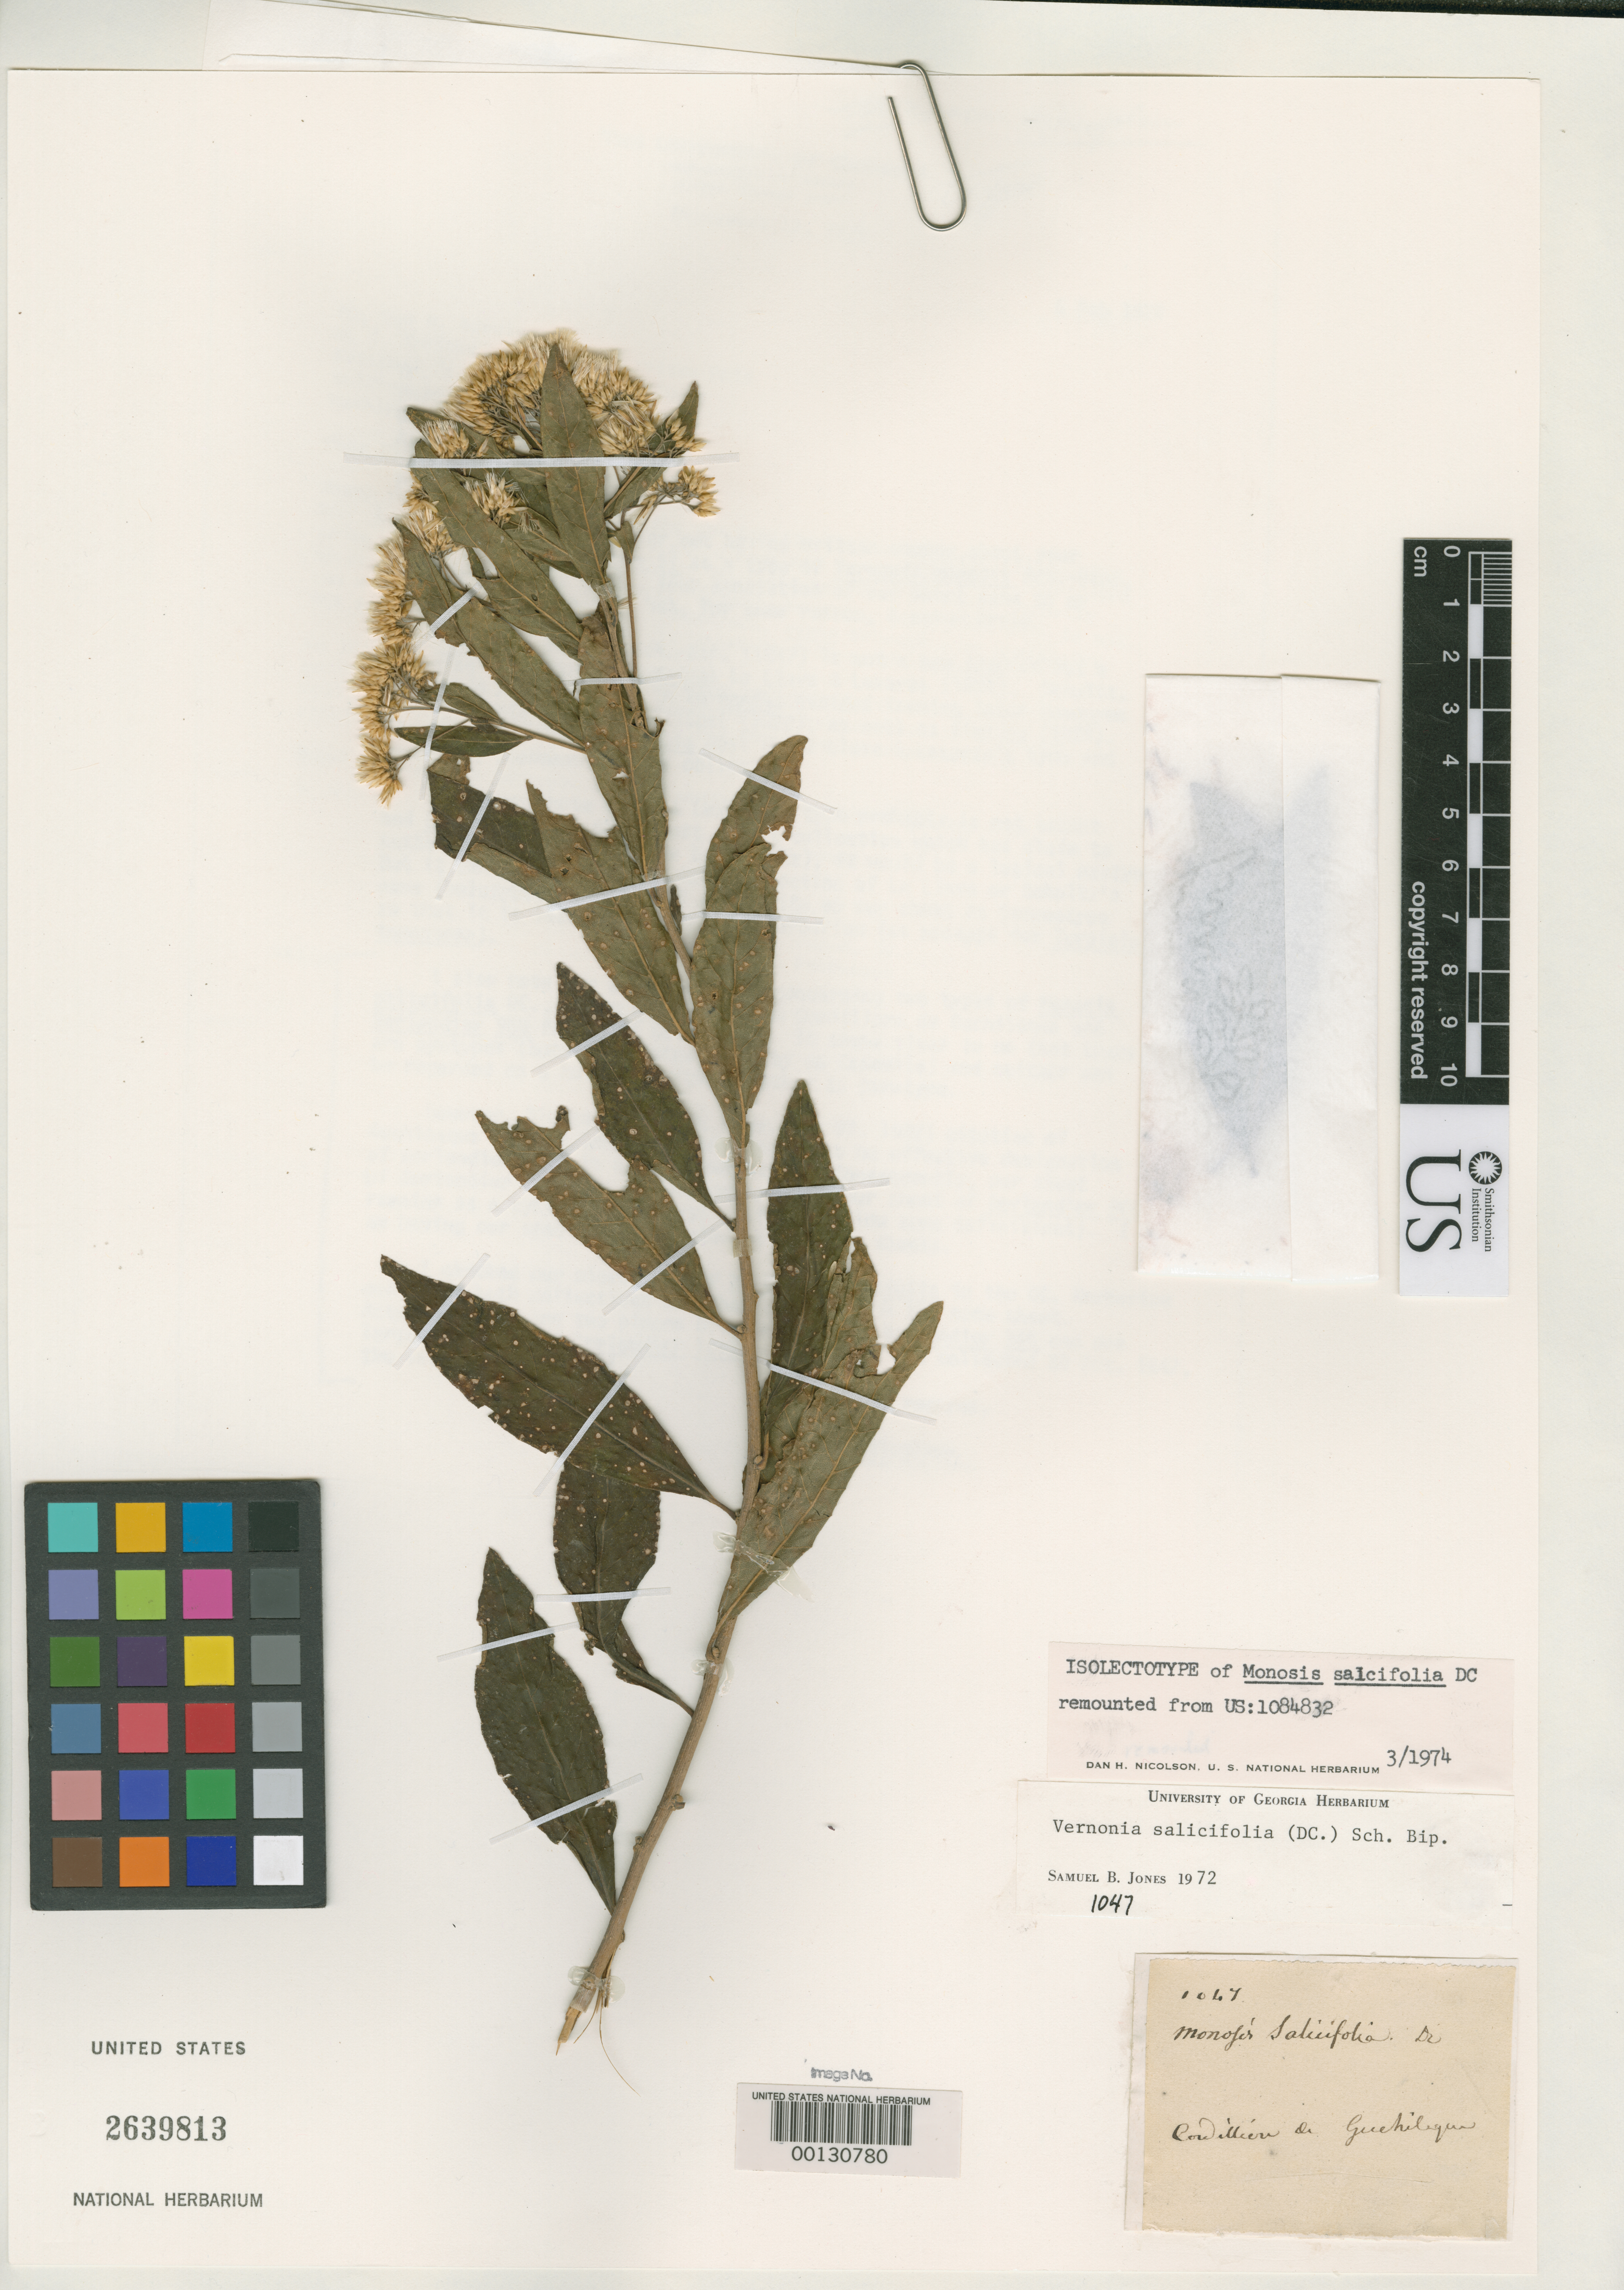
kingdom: Plantae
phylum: Tracheophyta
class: Magnoliopsida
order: Asterales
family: Asteraceae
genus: Monosis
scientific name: Monosis salicifolia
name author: DC.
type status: Isolectotype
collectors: J. L. Berlandier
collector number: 1047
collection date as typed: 21 Oct 1847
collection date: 1847-10-21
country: Mexico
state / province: Morelos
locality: Cordillera de Guchilaqua.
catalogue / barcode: US 2639813